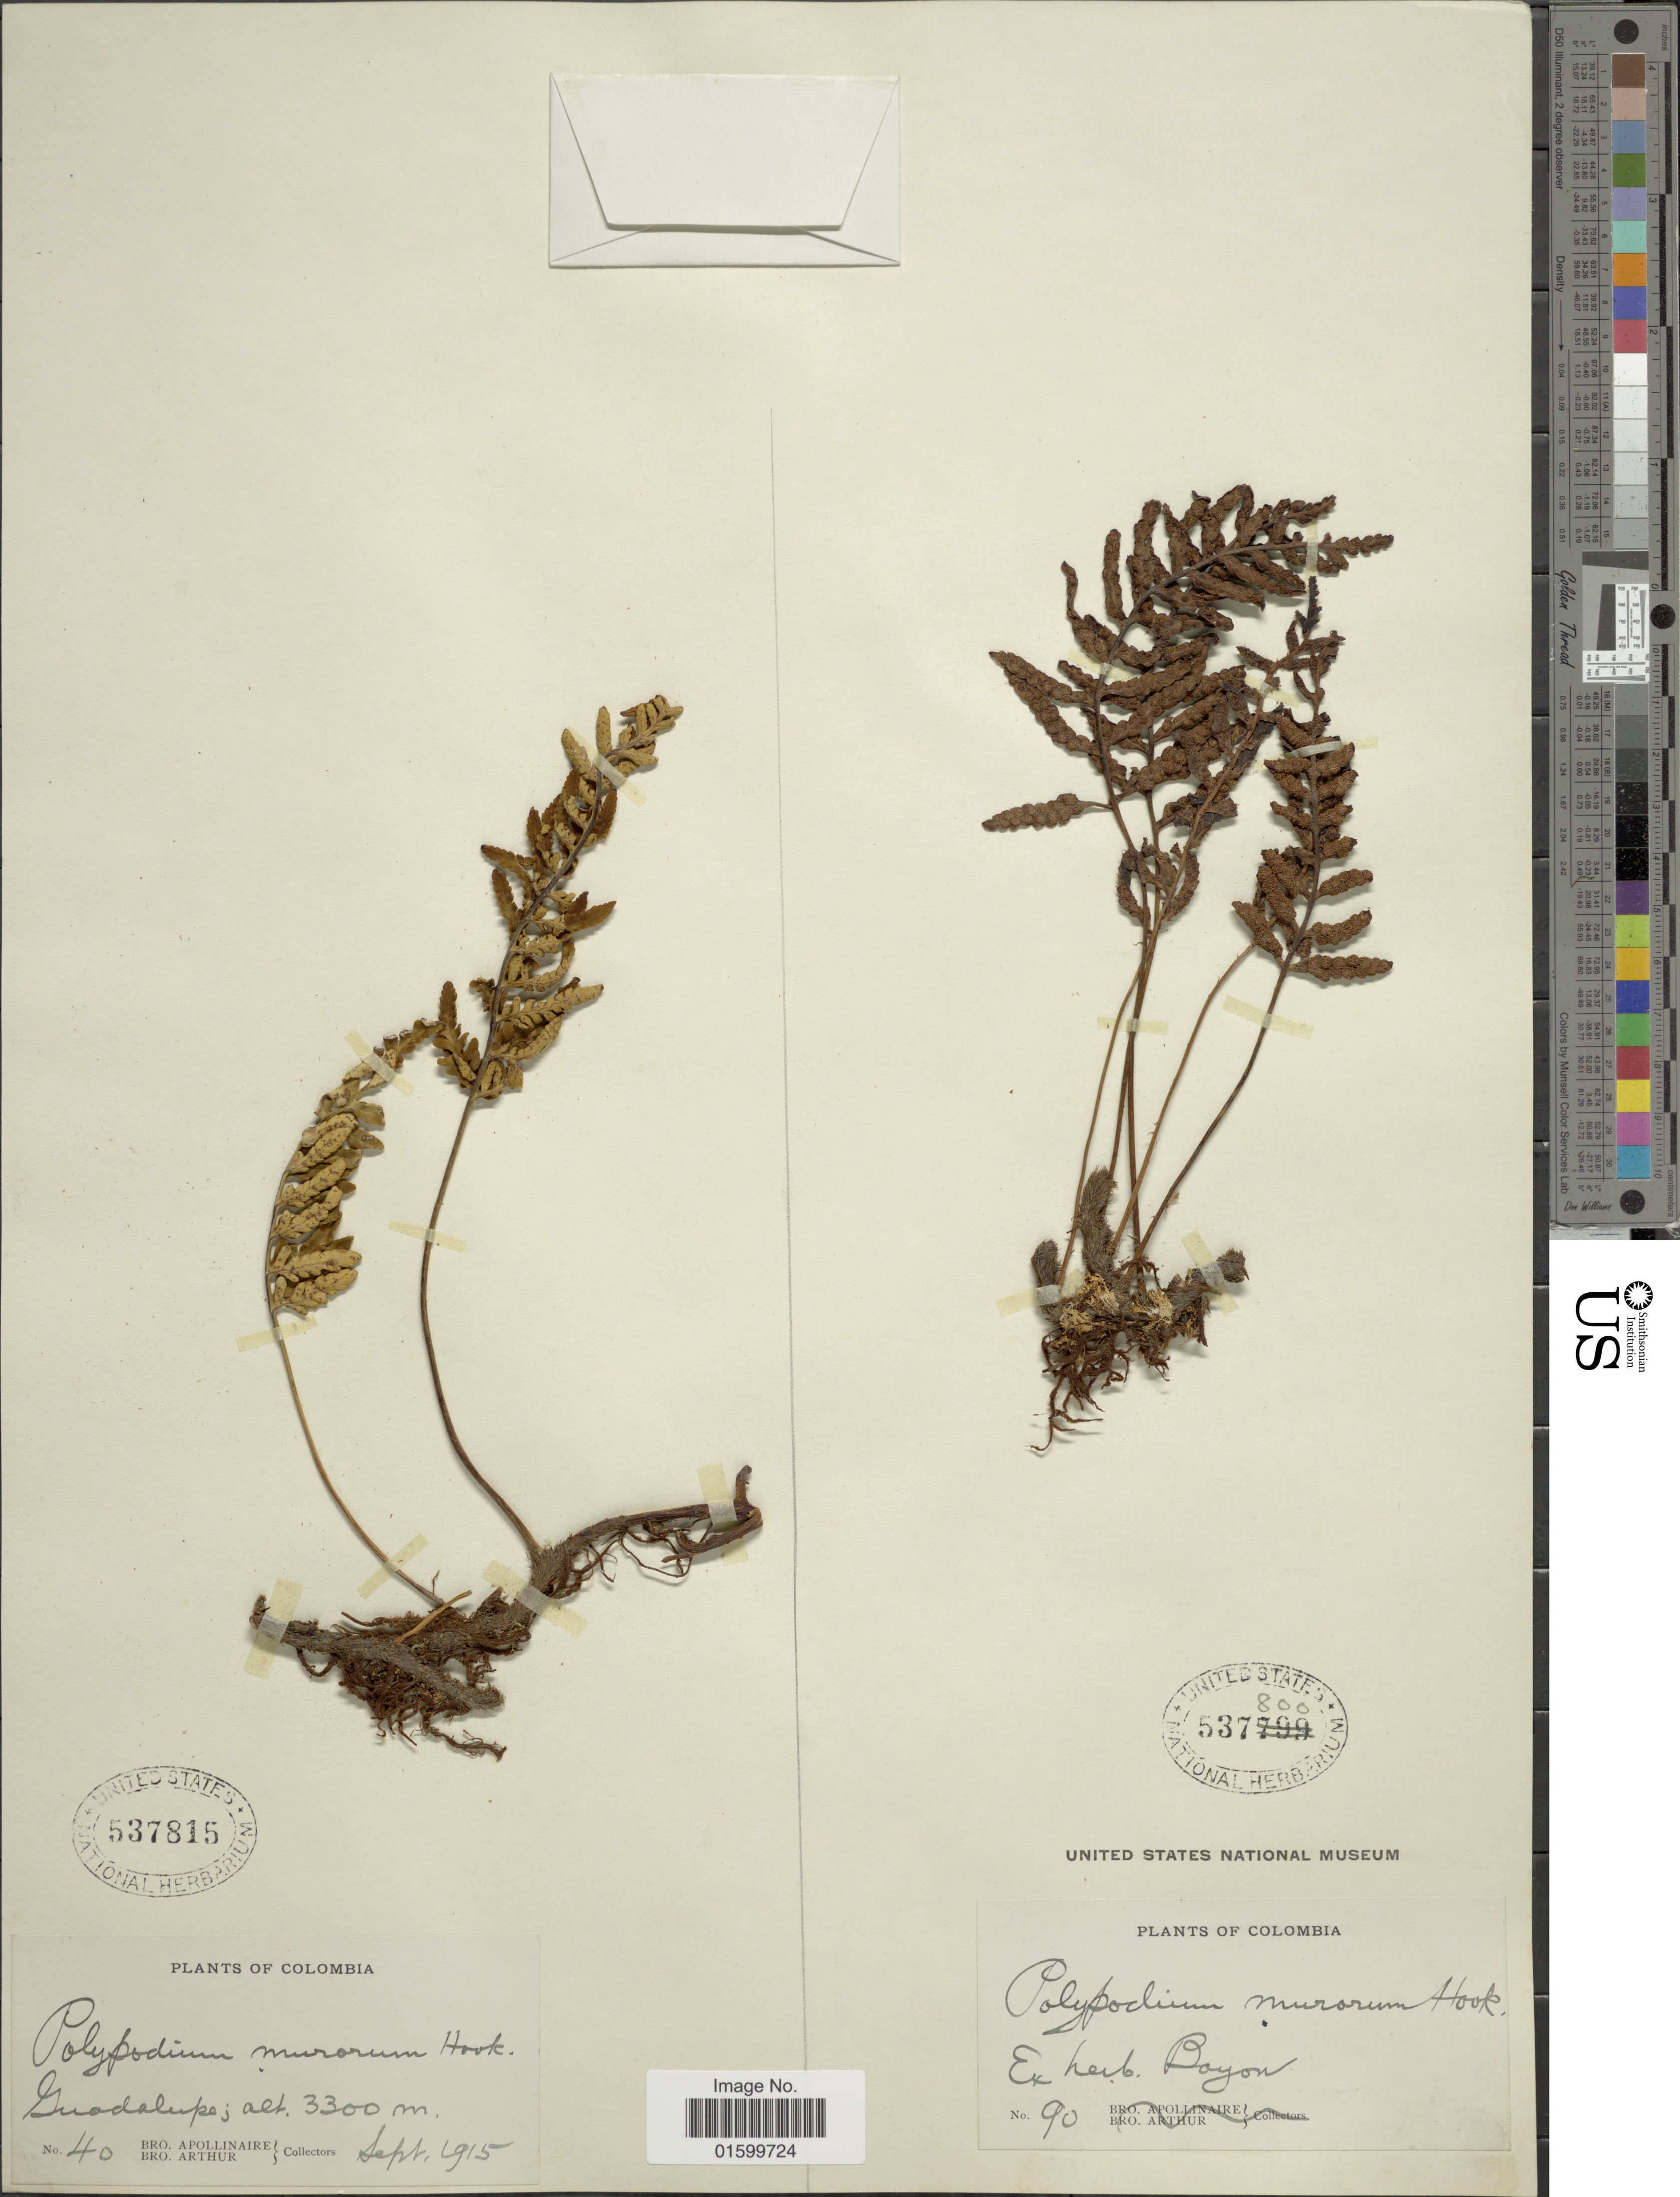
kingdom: Plantae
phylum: Tracheophyta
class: Polypodiopsida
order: Polypodiales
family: Polypodiaceae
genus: Pleopeltis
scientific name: Pleopeltis murorum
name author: (Hook.) A.R. Sm. & Tejero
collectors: Bro. Apollinaire & Bro. Arthur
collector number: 40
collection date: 1915-09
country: Colombia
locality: Guadalupe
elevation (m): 3300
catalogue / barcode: US 537815